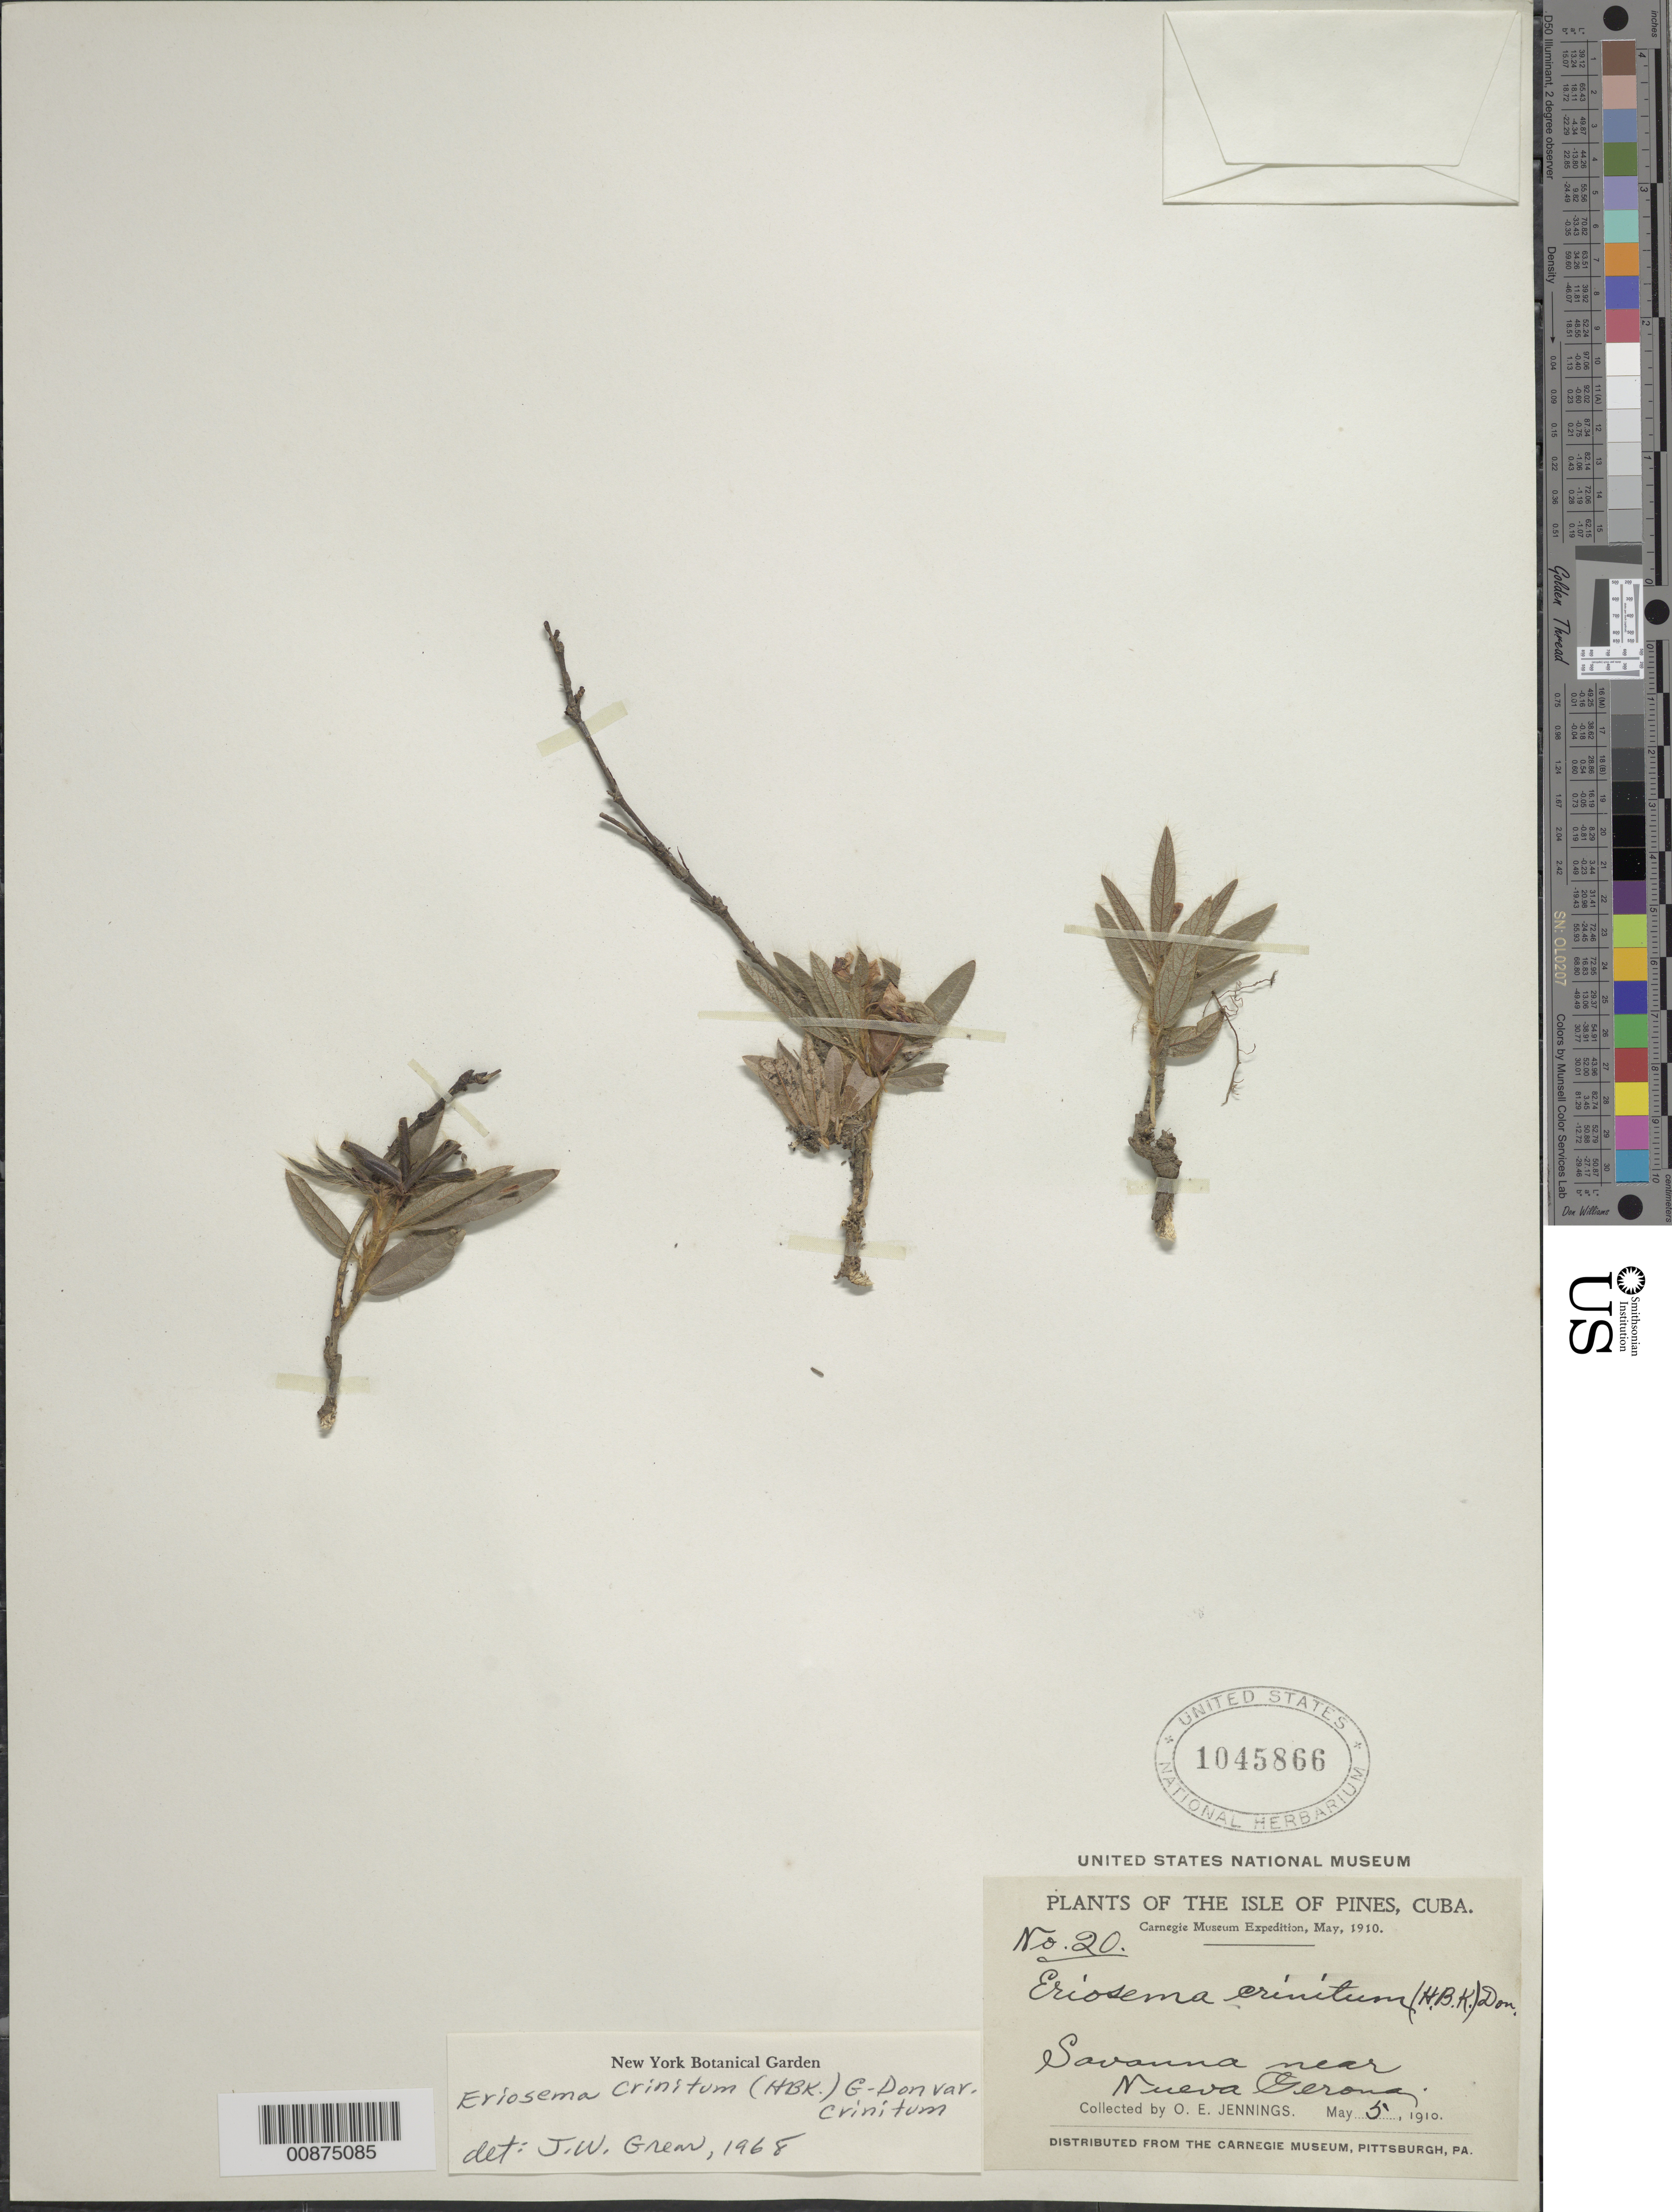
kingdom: Plantae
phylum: Tracheophyta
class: Magnoliopsida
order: Fabales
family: Fabaceae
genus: Eriosema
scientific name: Eriosema crinitum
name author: (Kunth) G. Don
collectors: O. E. Jennings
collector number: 20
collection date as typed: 05 May 1910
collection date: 1910-05-05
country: Cuba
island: Isla de la Juventud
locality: Near Nueva Gerona, Isle of Pines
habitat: Savanna.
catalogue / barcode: US 1045866